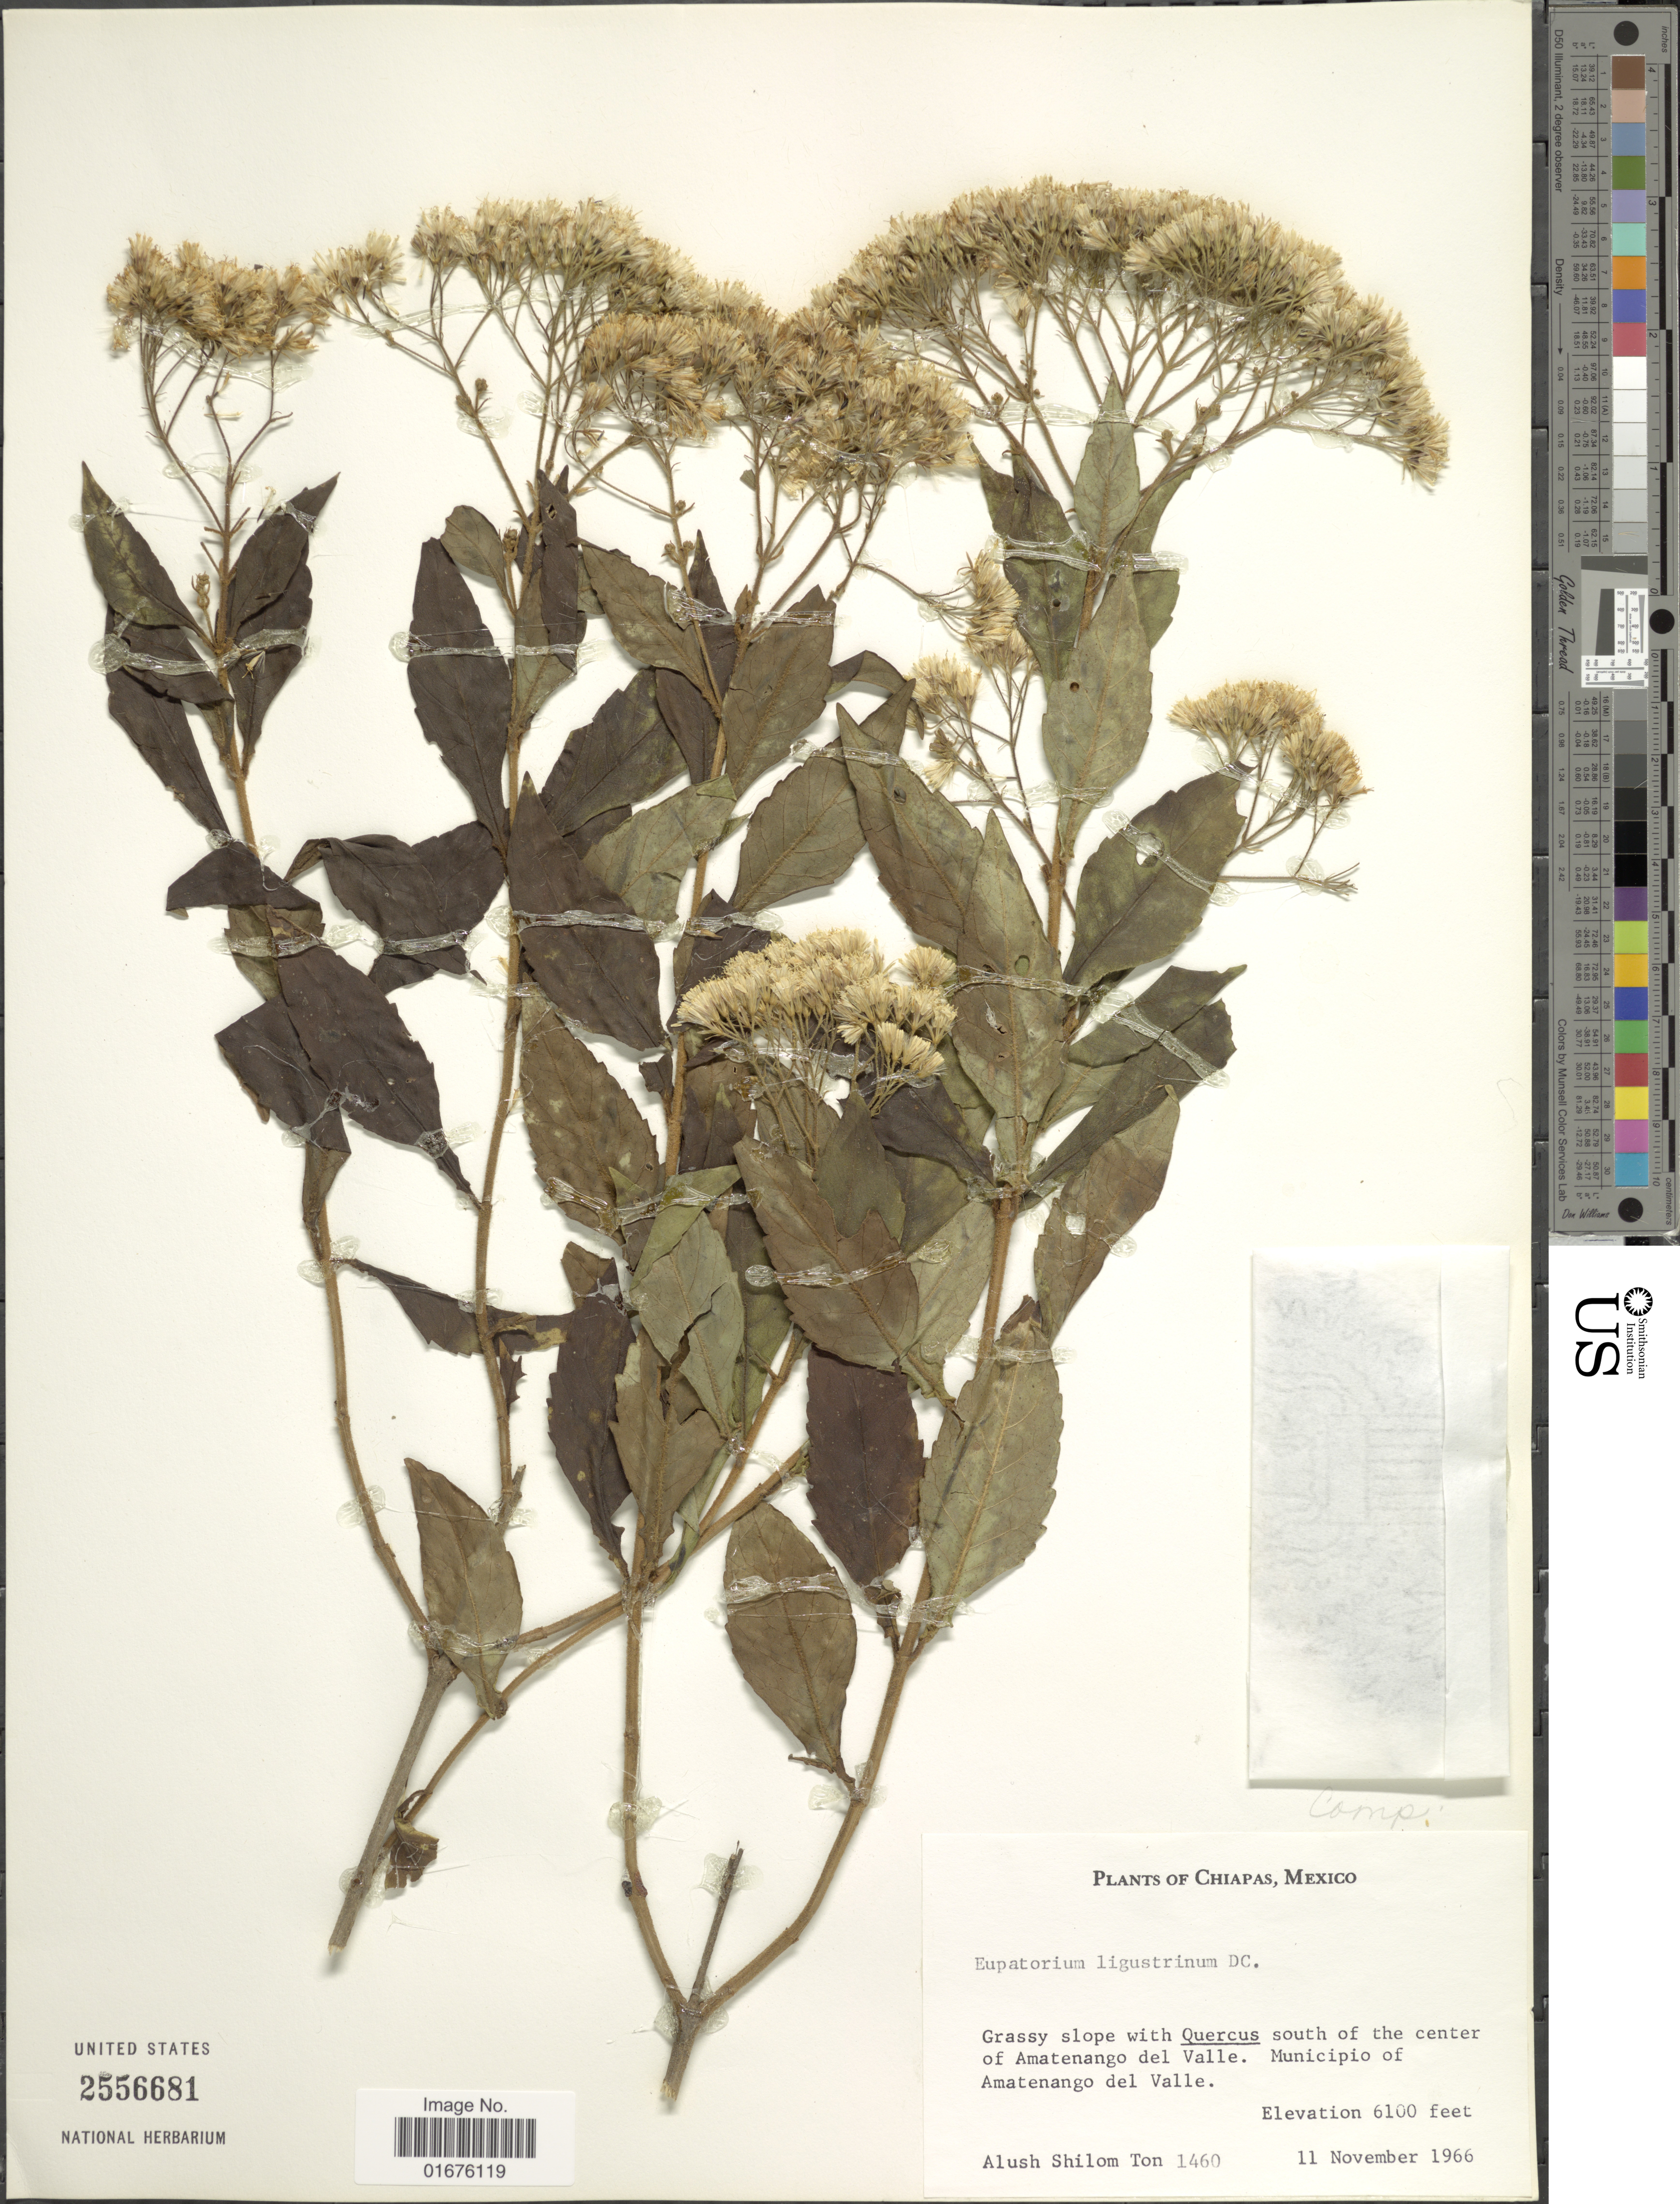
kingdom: Plantae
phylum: Tracheophyta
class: Magnoliopsida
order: Asterales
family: Asteraceae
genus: Ageratina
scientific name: Ageratina ligustrina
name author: (DC.) R.M. King & H. Rob.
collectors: A. S. Ton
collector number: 1460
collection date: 1966-11-11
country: Mexico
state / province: Chiapas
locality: Grassy slope with Quercus south of the center of Amatenango del Valle, Municipio del Valle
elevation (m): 1859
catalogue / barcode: US 2556681